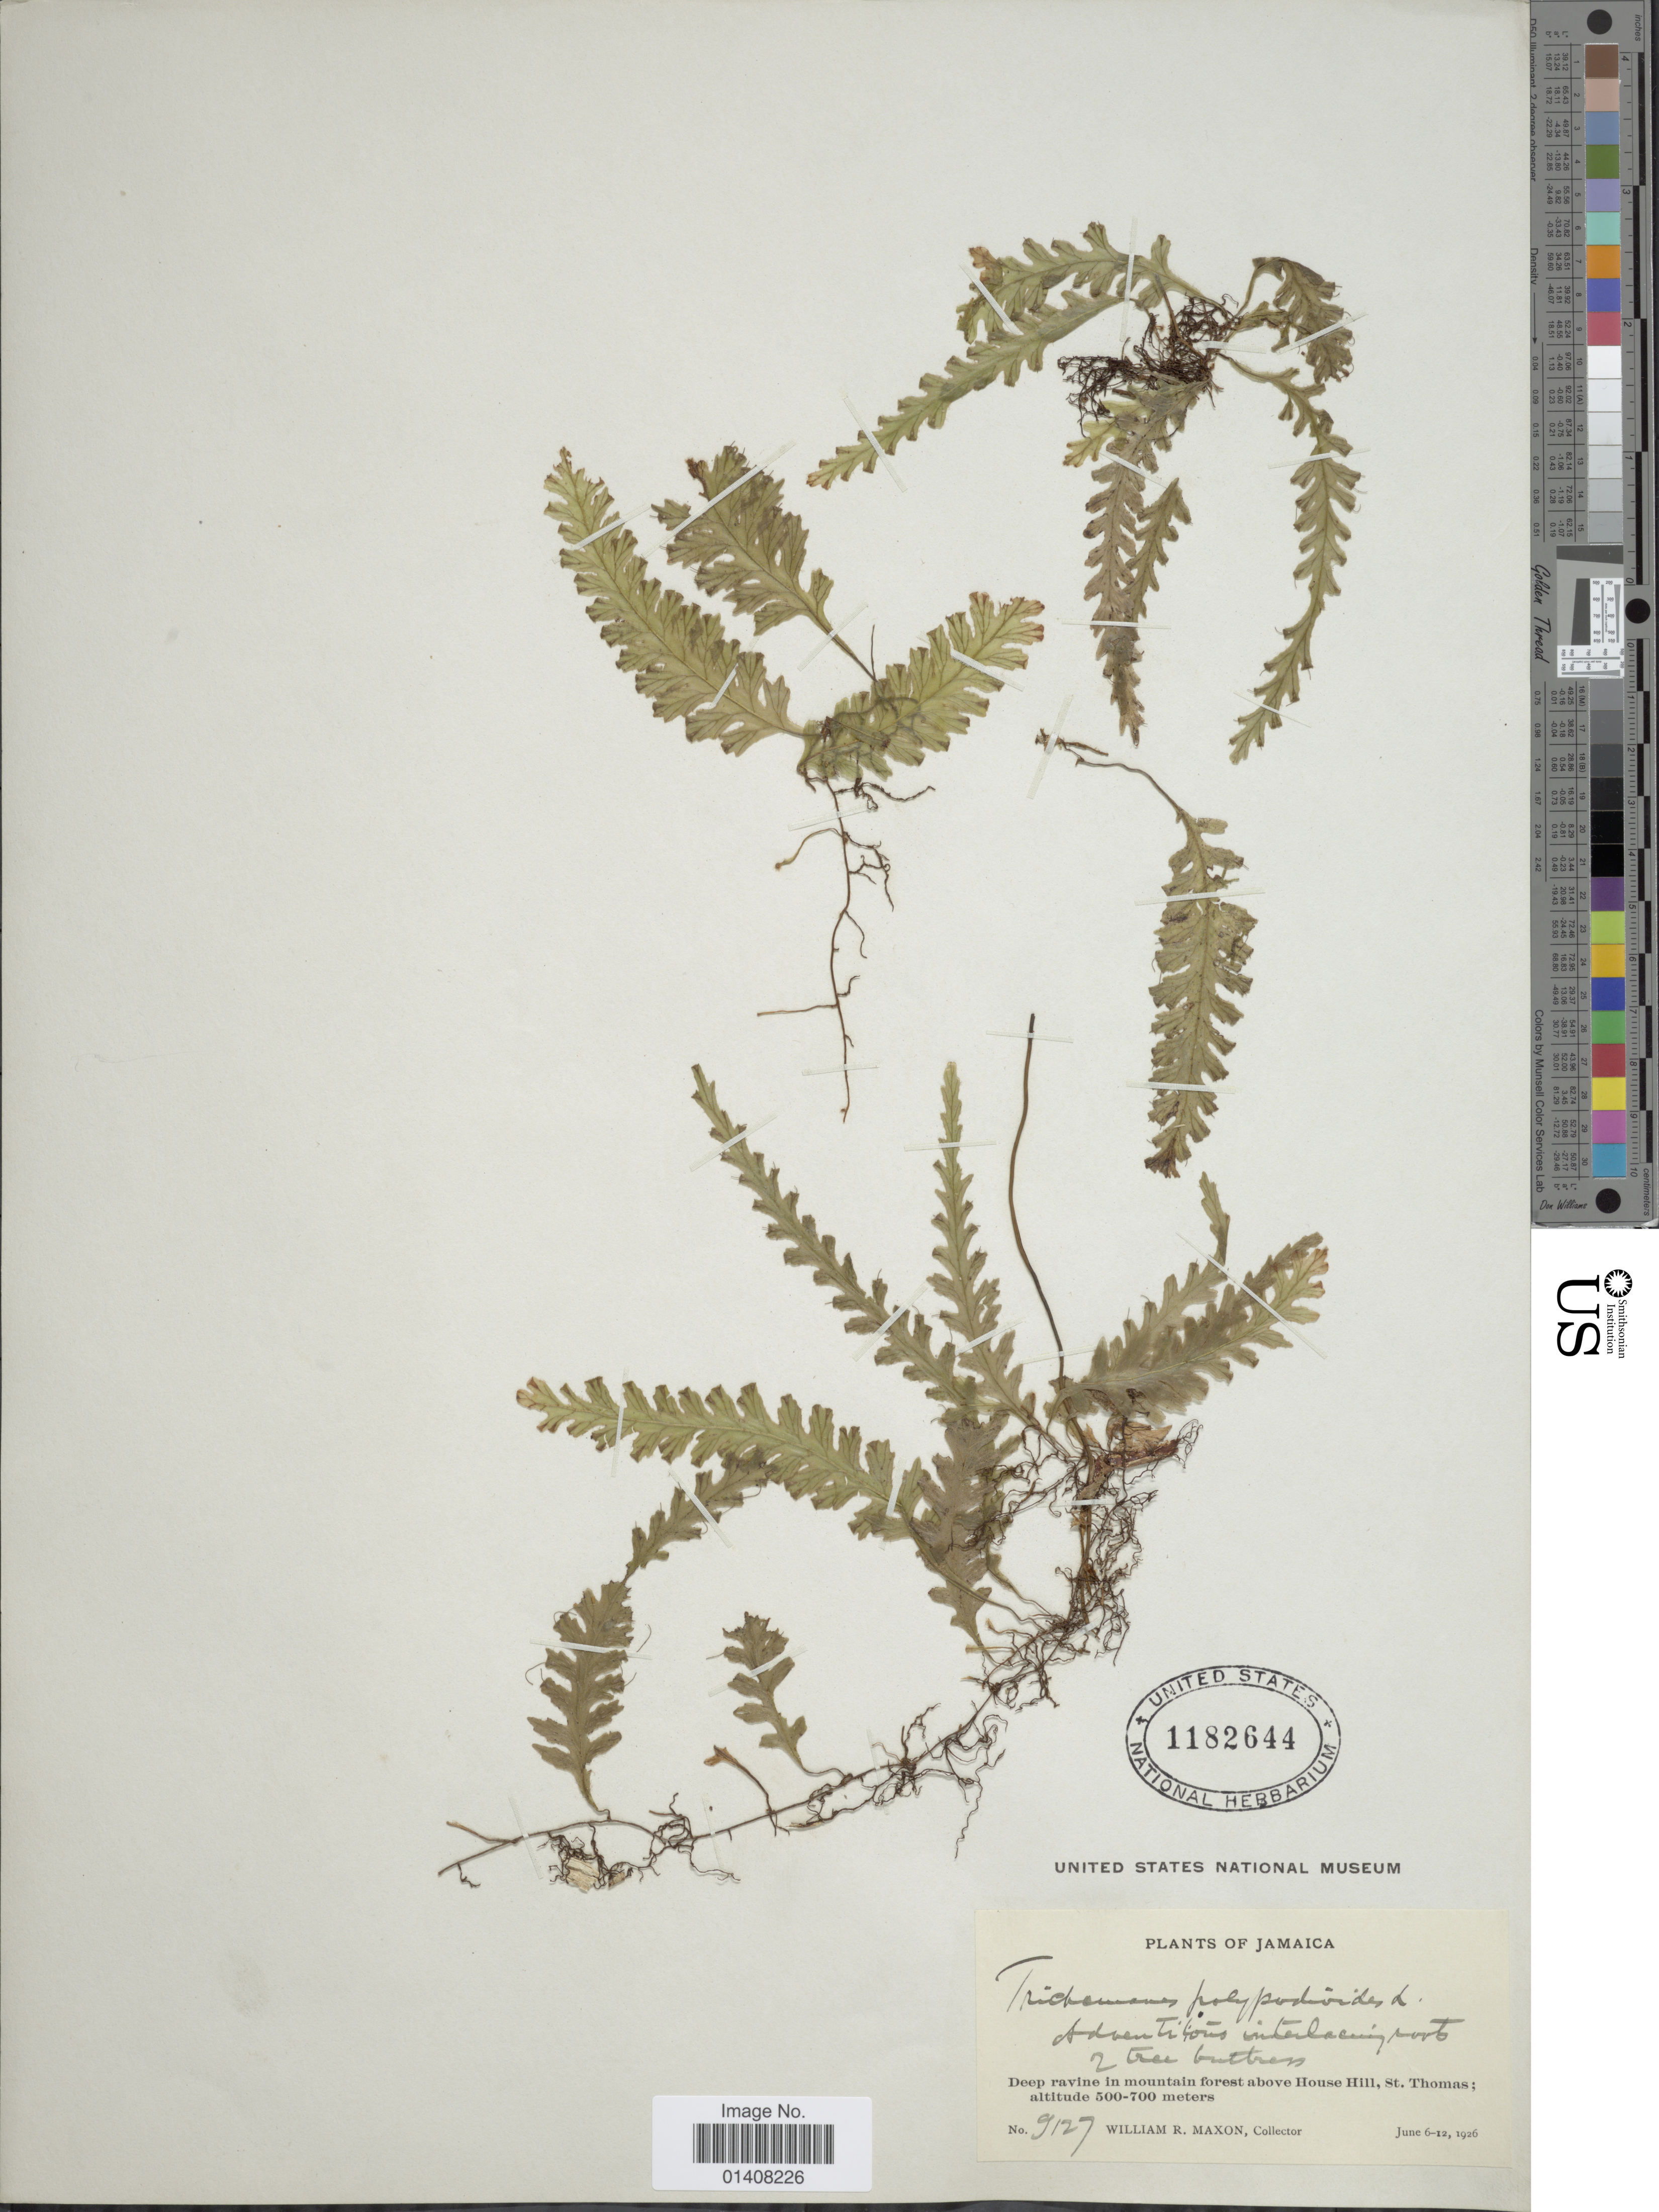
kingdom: Plantae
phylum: Tracheophyta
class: Polypodiopsida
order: Hymenophyllales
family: Hymenophyllaceae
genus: Trichomanes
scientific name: Trichomanes polypodioides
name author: L.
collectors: W. R. Maxon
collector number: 9127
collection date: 1926-06-06/1926-06-12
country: Jamaica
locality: Deep ravine in mountain forest above House Hill, St. Thomas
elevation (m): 500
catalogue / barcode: US 1182644